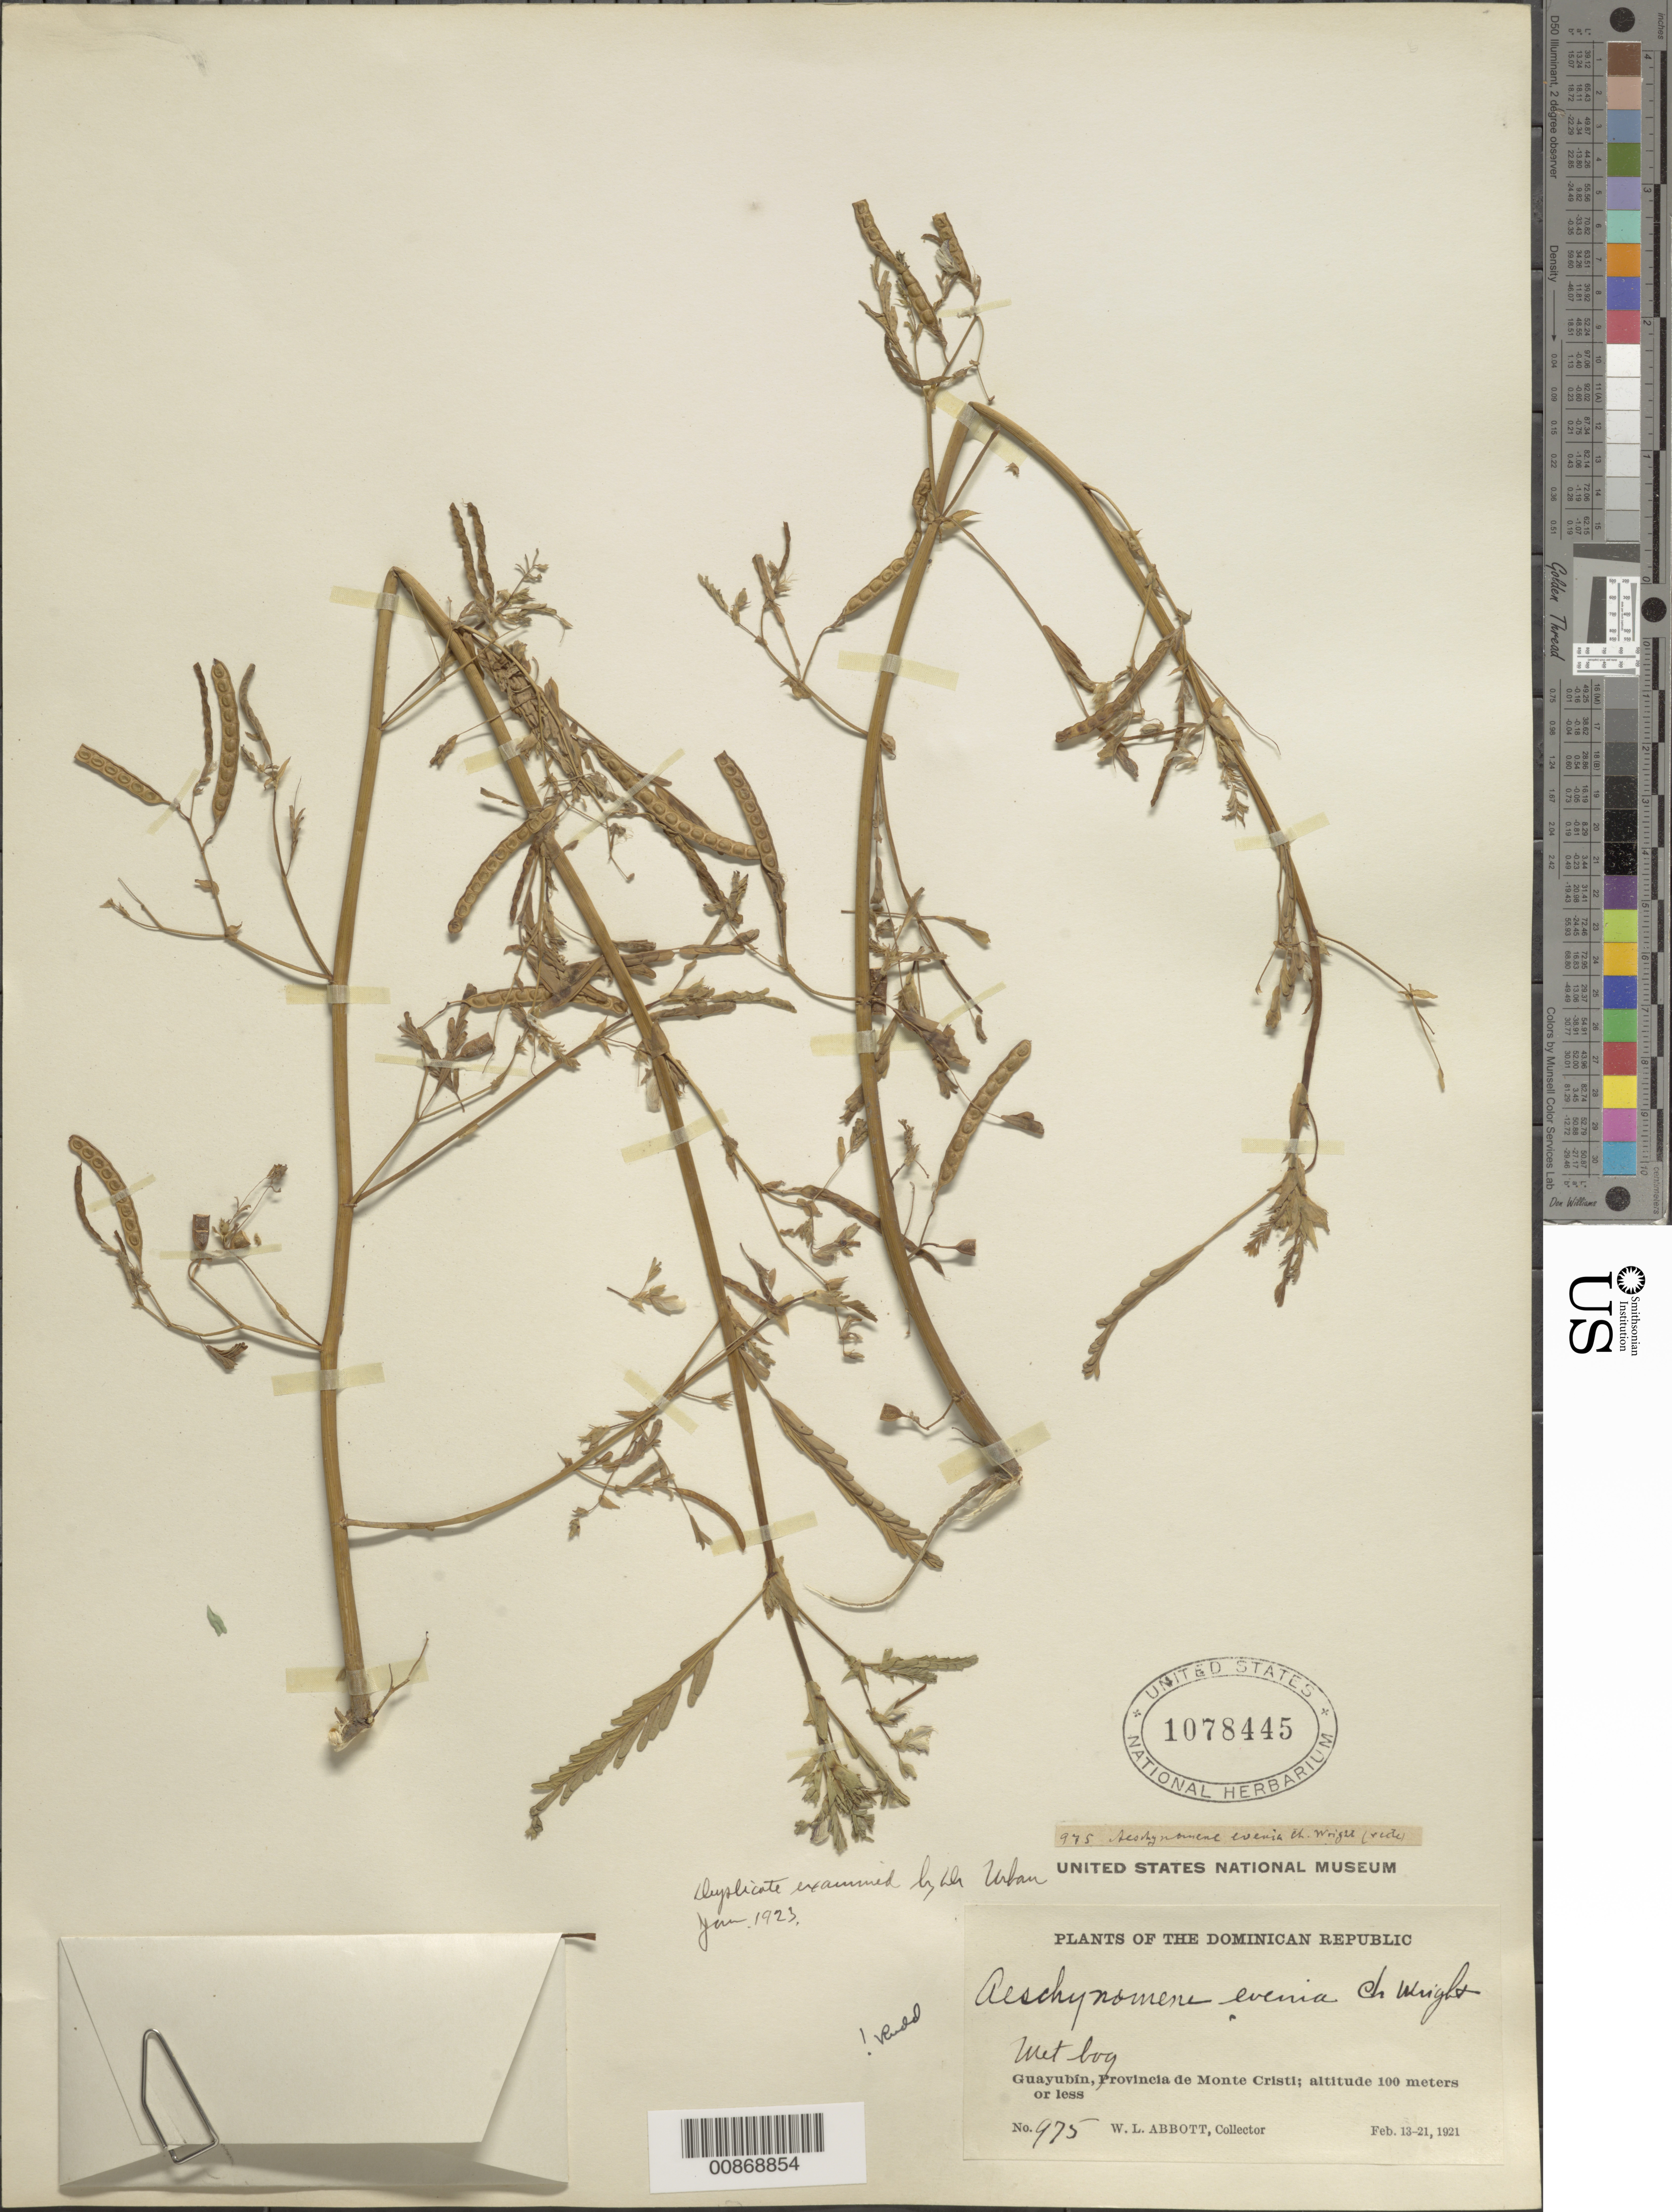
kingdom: Plantae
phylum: Tracheophyta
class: Magnoliopsida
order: Fabales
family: Fabaceae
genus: Aeschynomene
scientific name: Aeschynomene evenia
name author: C. Wright in Sauvalle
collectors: W. L. Abbott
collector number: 975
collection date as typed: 13 Feb 1921 to 21 Feb 1921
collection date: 1921-02-13/1921-02-21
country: Dominican Republic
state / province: Monte Cristi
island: Hispaniola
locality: Guayubín.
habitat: Wet log.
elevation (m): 100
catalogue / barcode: US 1078445